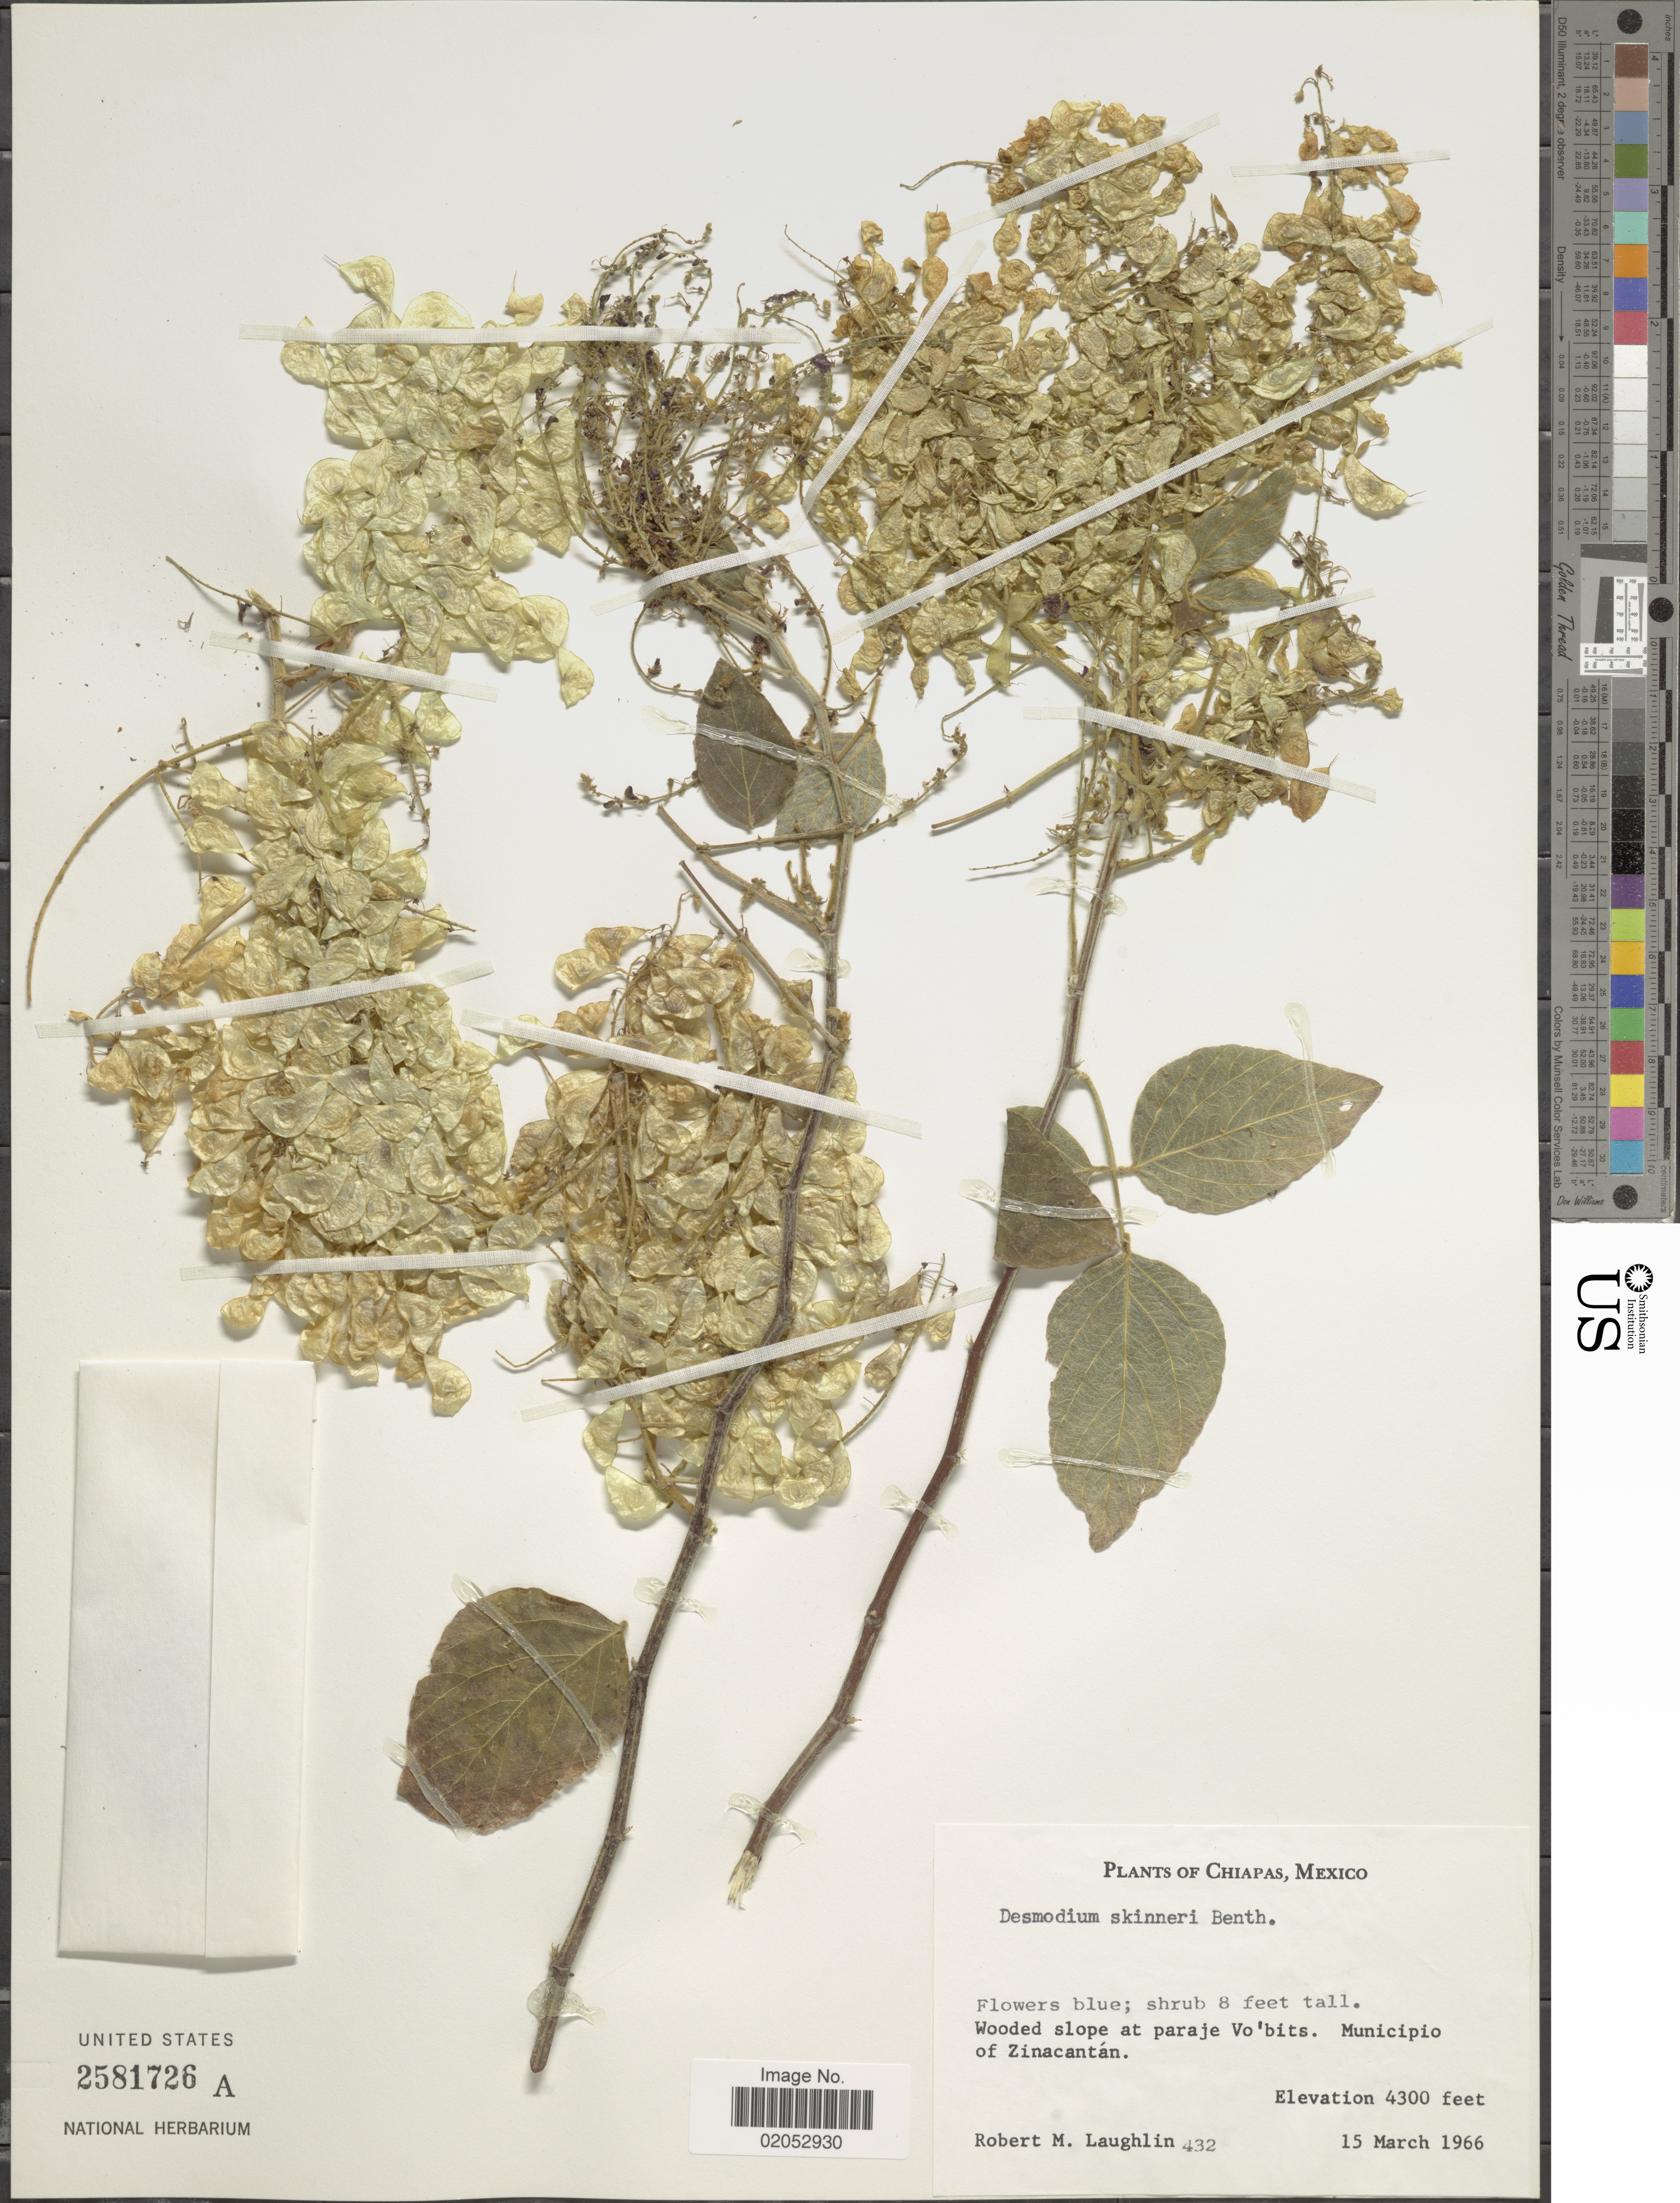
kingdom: Plantae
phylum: Tracheophyta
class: Magnoliopsida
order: Fabales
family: Fabaceae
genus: Desmodium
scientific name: Desmodium skinneri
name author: Benth. ex Hemsl.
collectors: R. M. Laughlin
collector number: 432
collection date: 1966-03-15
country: Mexico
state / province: Chiapas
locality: Wooded slope at paraje Vo'bits, Municipio of Zinacantan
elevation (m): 1311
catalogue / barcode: US 2581726A